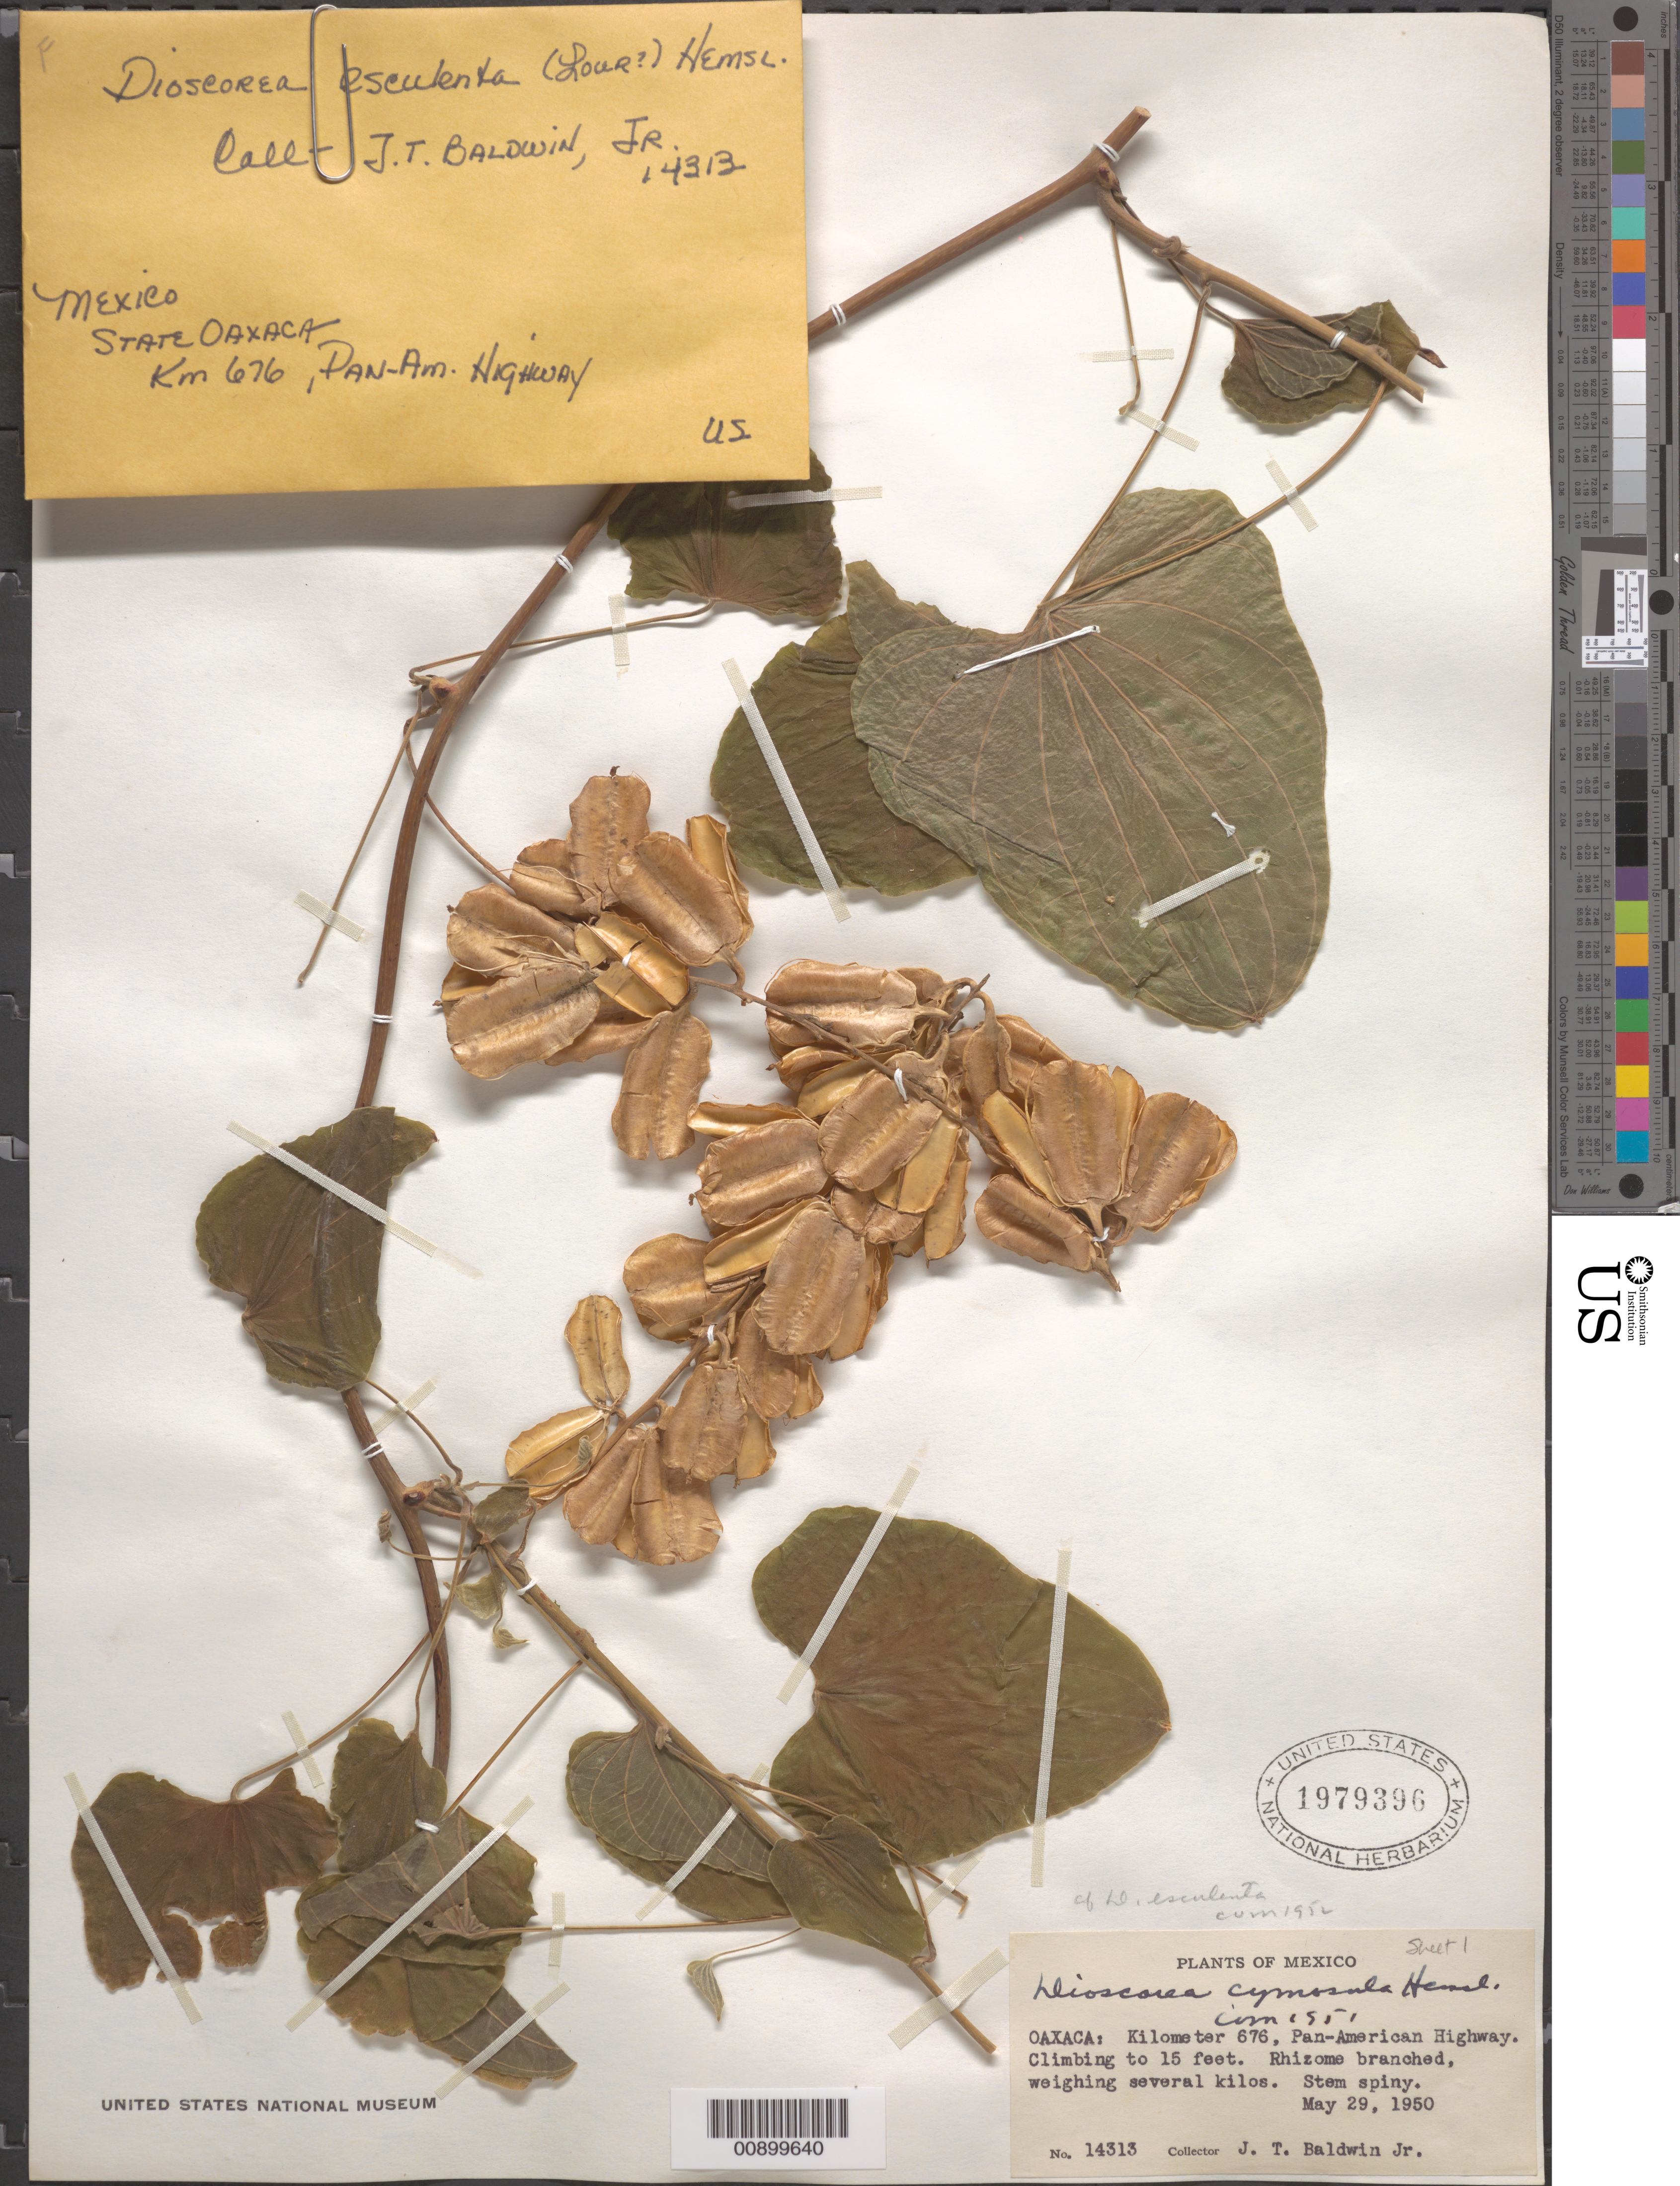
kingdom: Plantae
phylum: Tracheophyta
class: Liliopsida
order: Dioscoreales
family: Dioscoreaceae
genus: Dioscorea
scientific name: Dioscorea esculenta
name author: (Lour.) Burkill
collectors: J. T. Baldwin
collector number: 14313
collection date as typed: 29 May 1950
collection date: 1950-05-29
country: Mexico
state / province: Oaxaca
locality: Oaxaca: Kilometer 676, Pan-American Highway.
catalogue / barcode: US 1979396